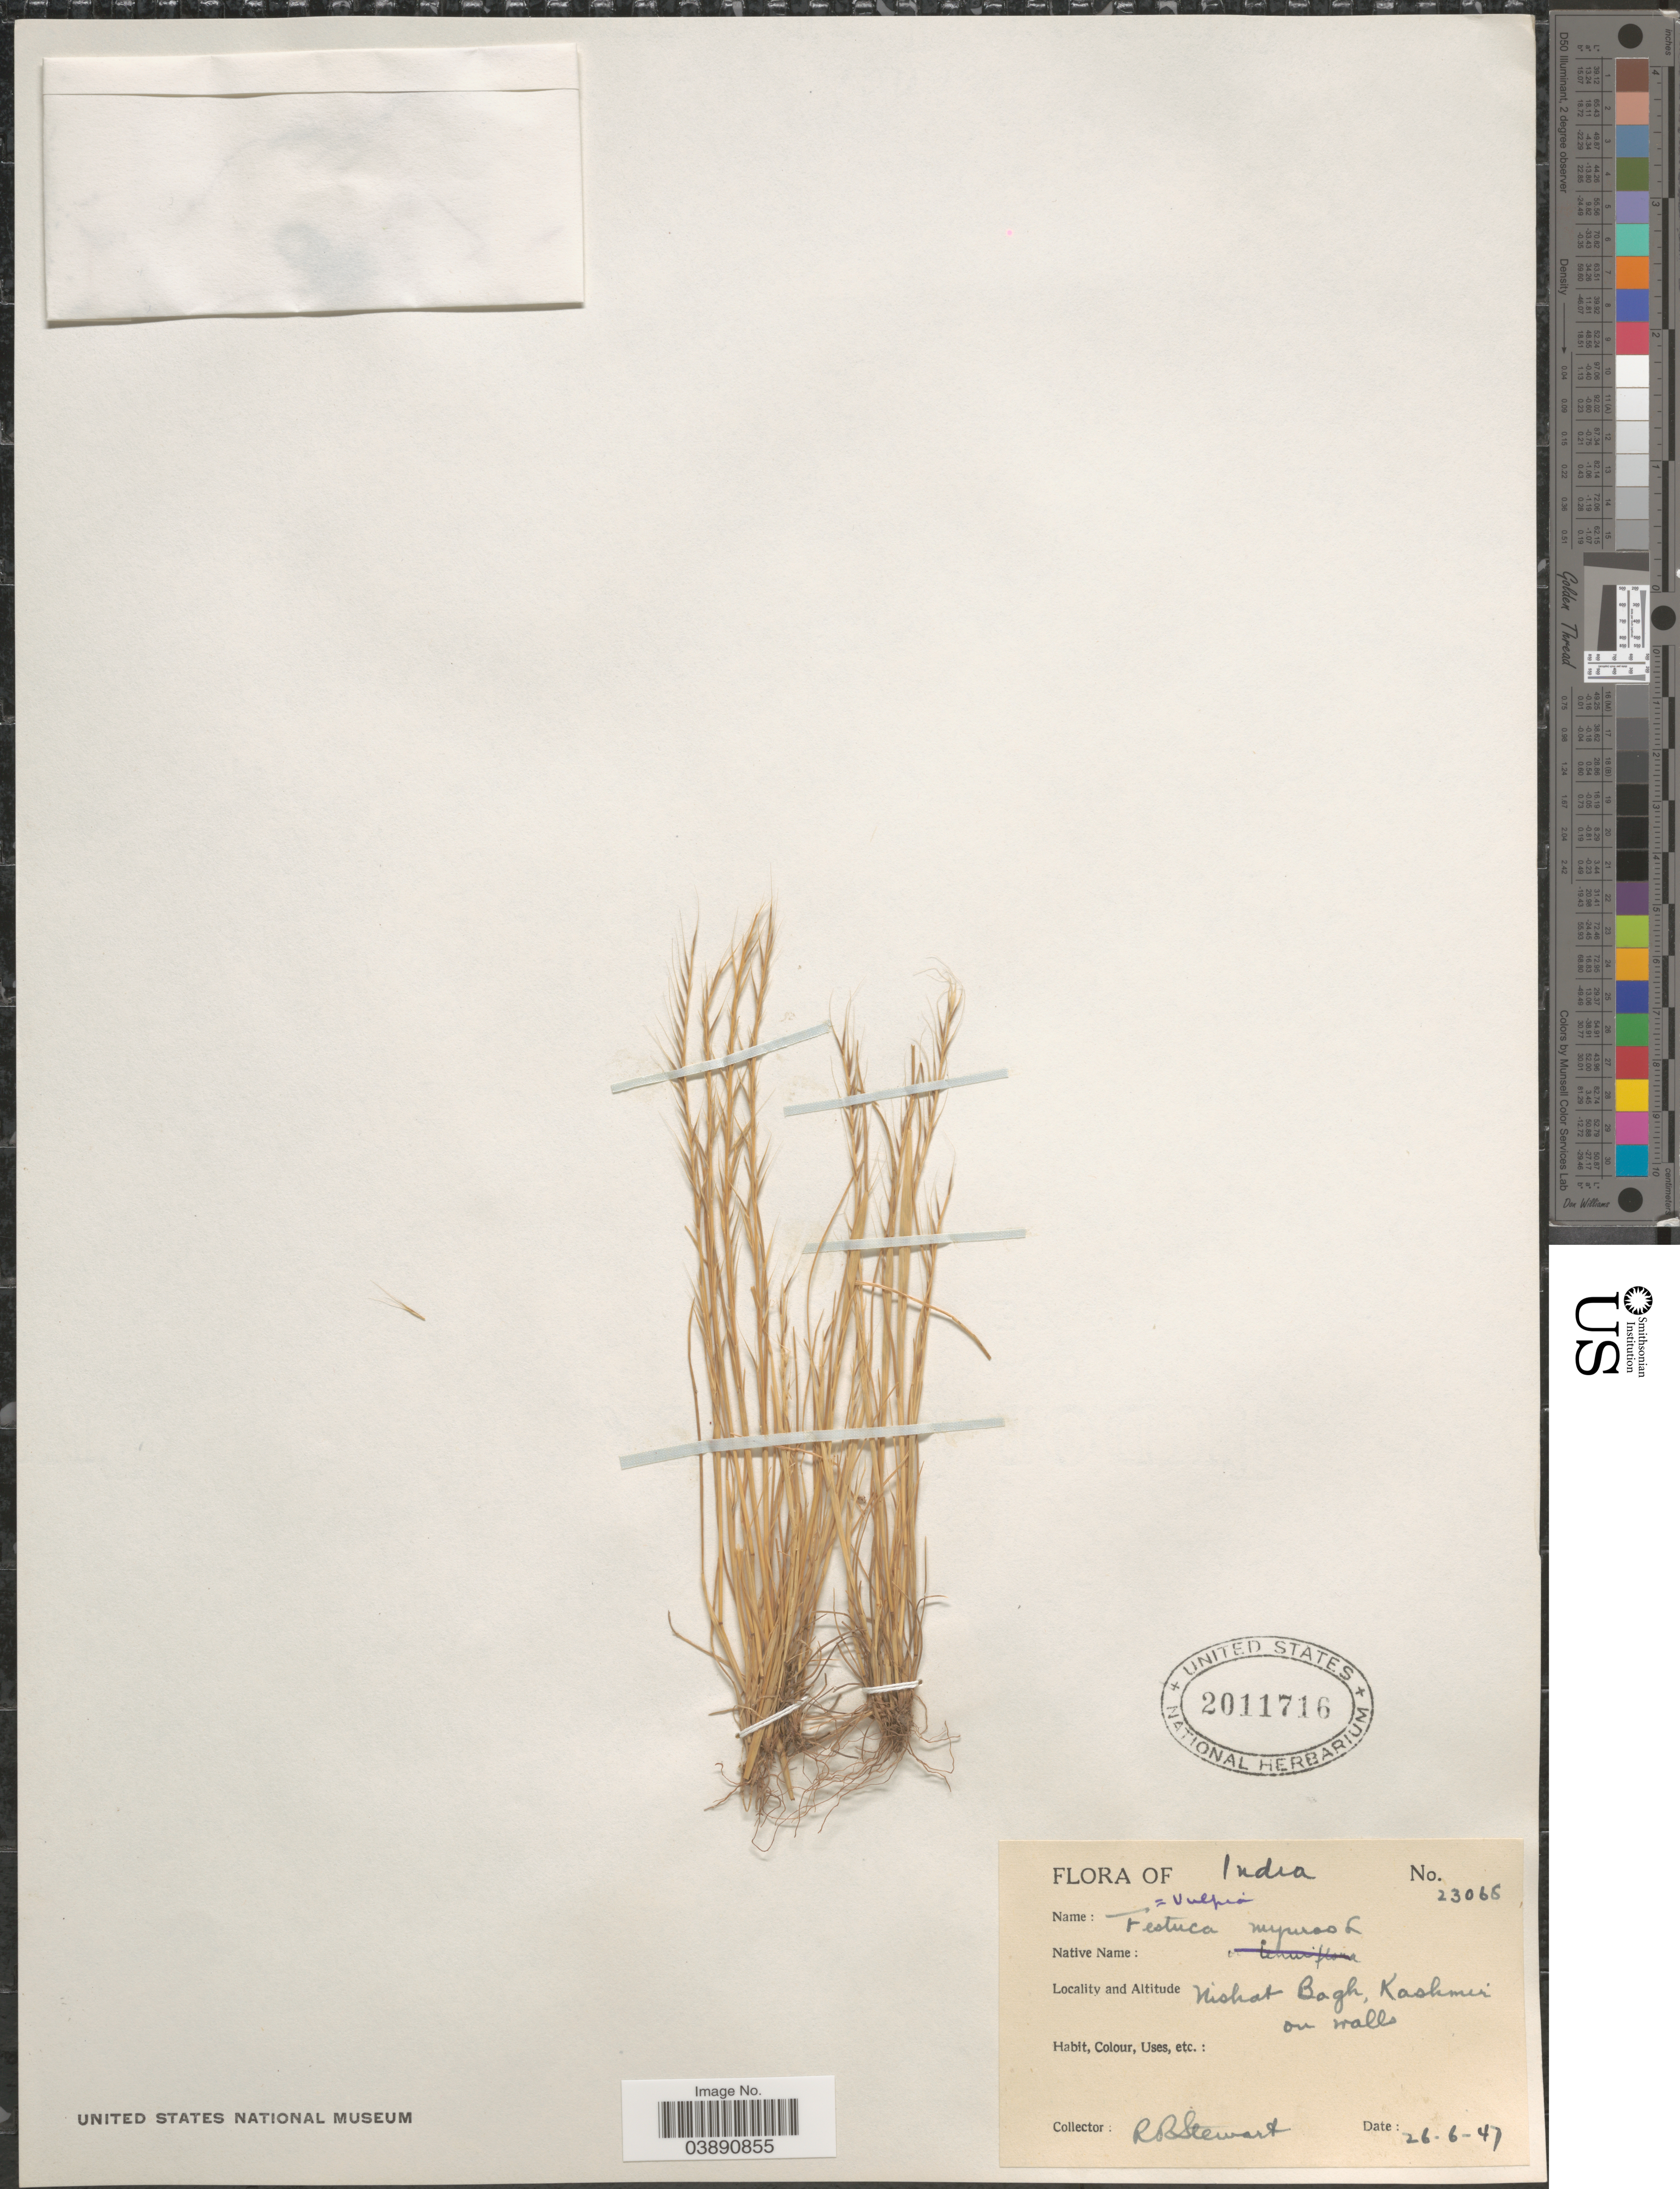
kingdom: Plantae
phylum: Tracheophyta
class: Liliopsida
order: Poales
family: Poaceae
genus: Festuca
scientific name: Festuca myuros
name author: L.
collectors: R. Stewart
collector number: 23065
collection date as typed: Transcribed d/m/y: 26/6/47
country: India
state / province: Jammu and Kashmir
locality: Nishat Bagh, Kashmir on walls.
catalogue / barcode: US 2011716